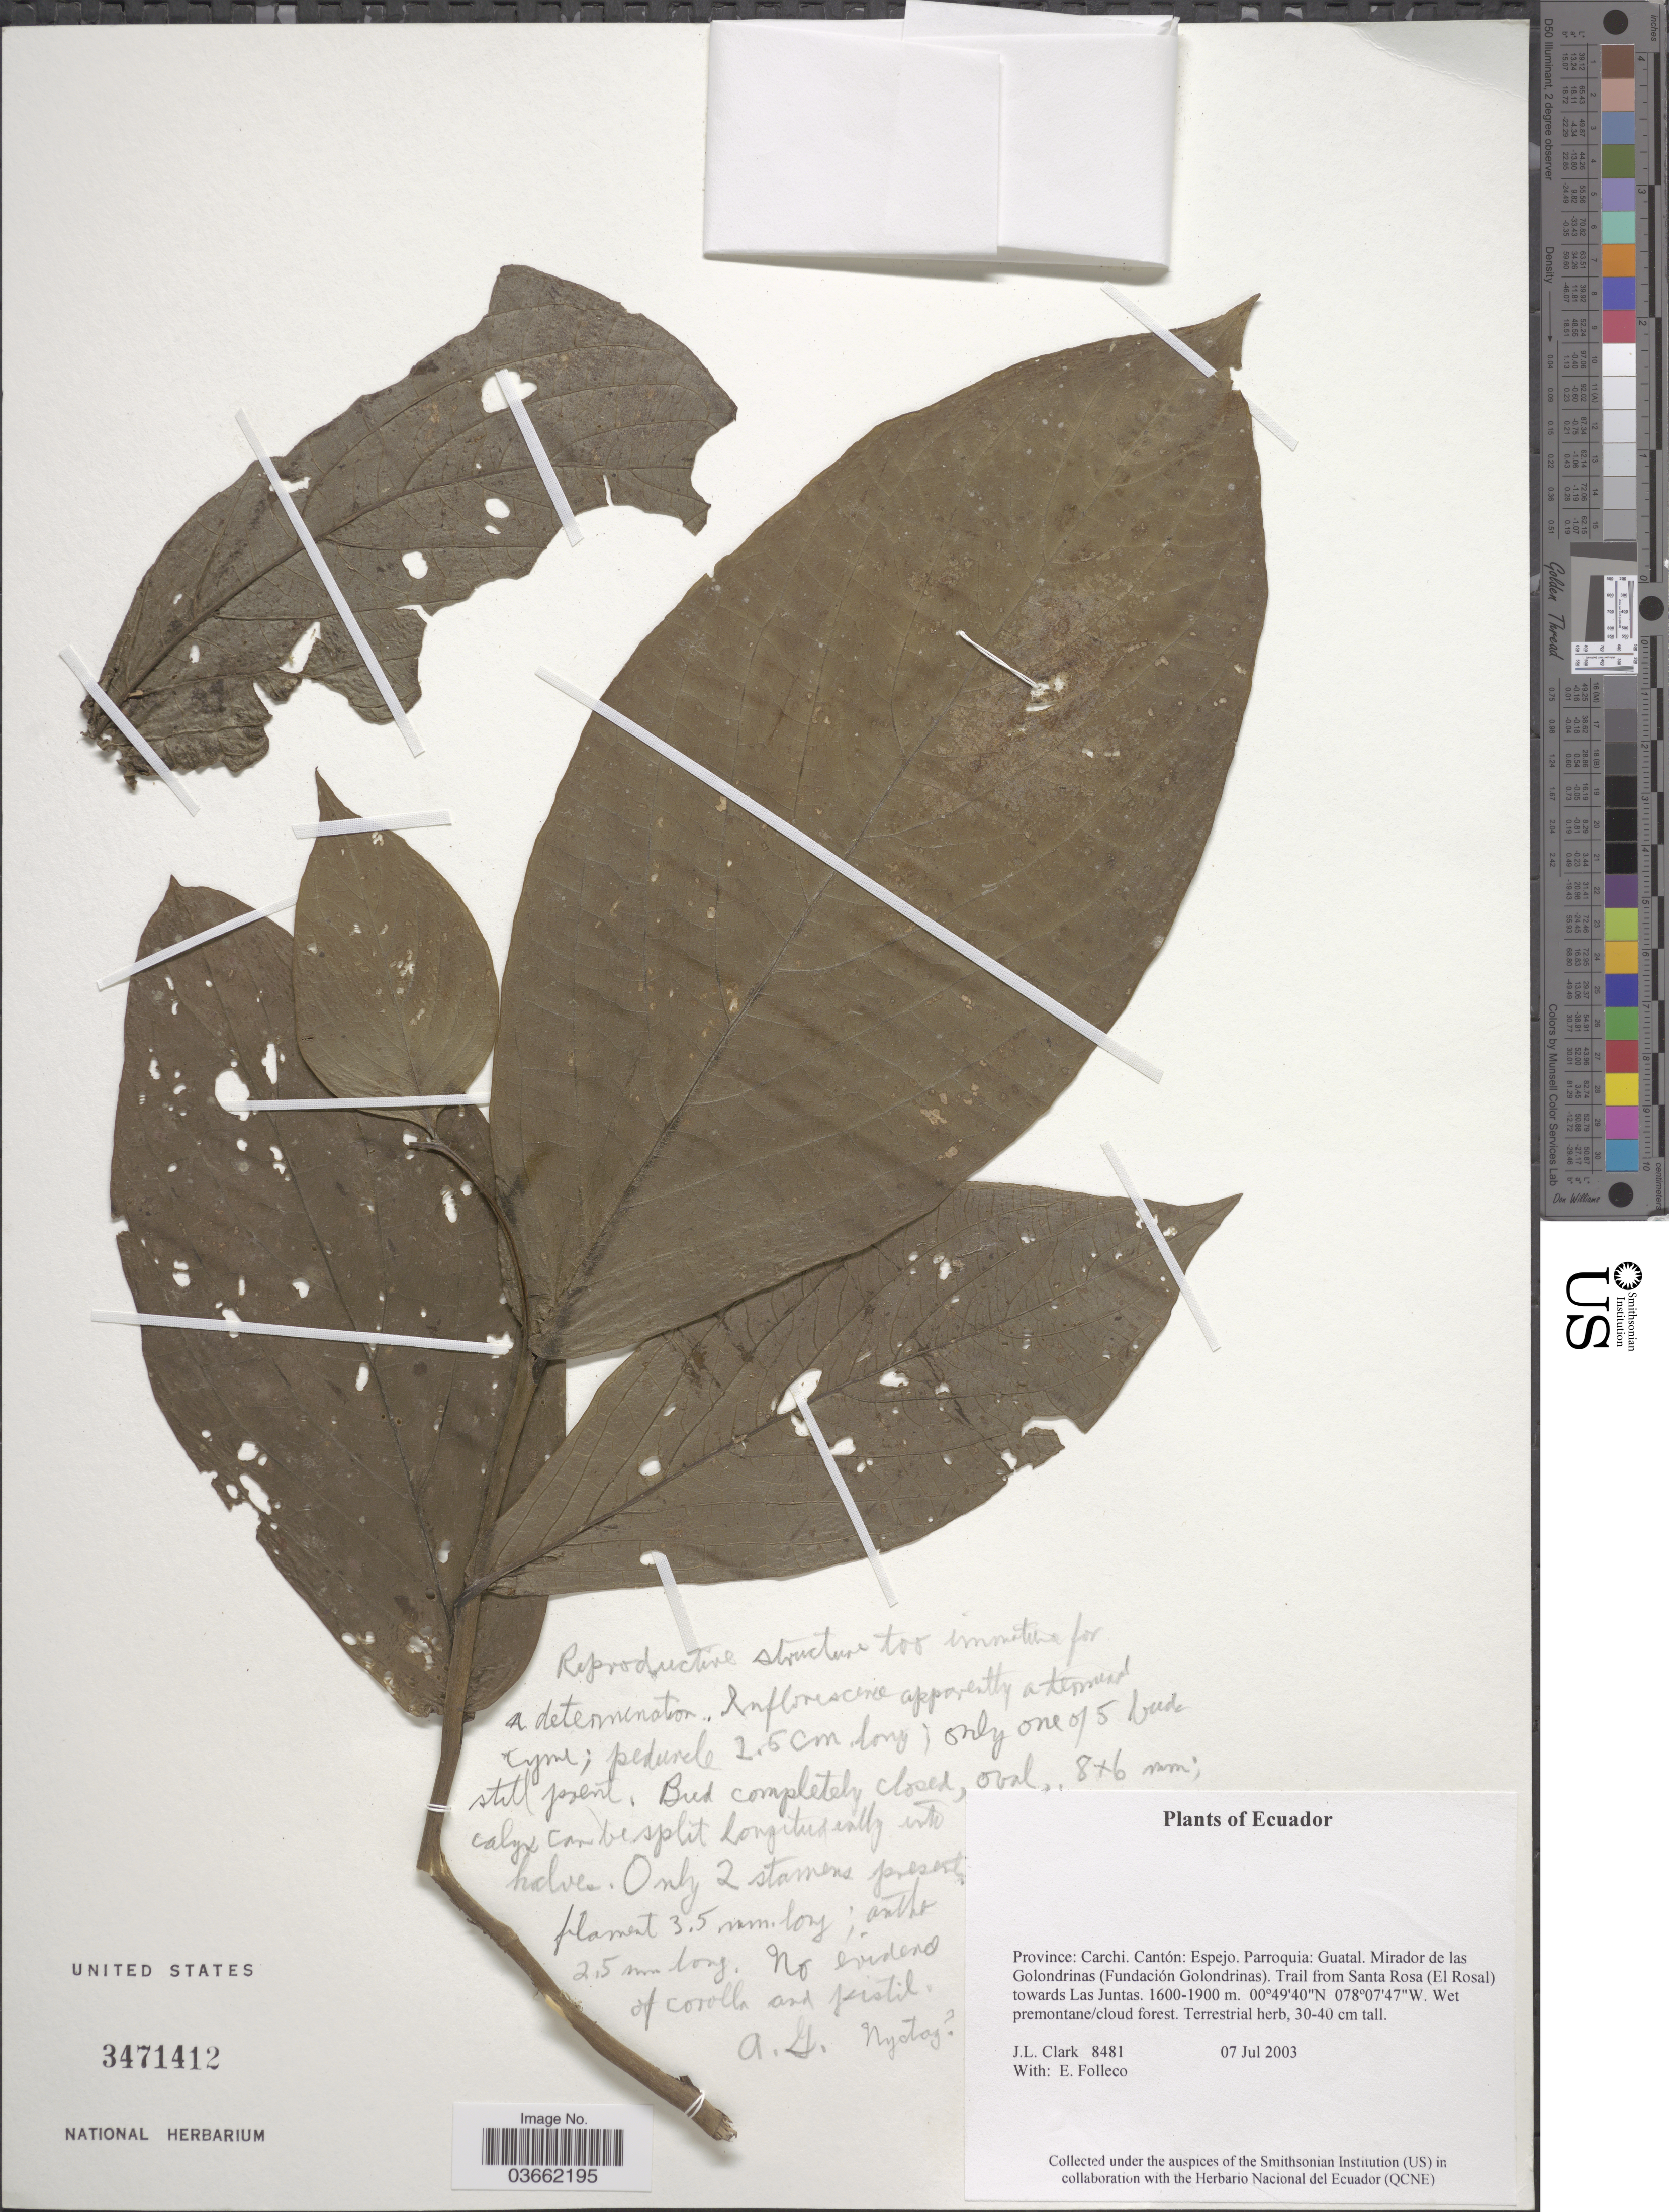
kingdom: Plantae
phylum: Tracheophyta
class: Magnoliopsida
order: Caryophyllales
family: Nyctaginaceae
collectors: J. L. Clark & E. Folleco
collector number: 8481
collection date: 2003-07-07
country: Ecuador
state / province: Carchi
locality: Cantón: Espejo. Parroquia: Guatal. Mirador de las Golondrinas (Fundación Golondrinas). Trail from Santa Rosa (El Rosal) towards Las Juntas.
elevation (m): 1600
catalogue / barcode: US 3471412